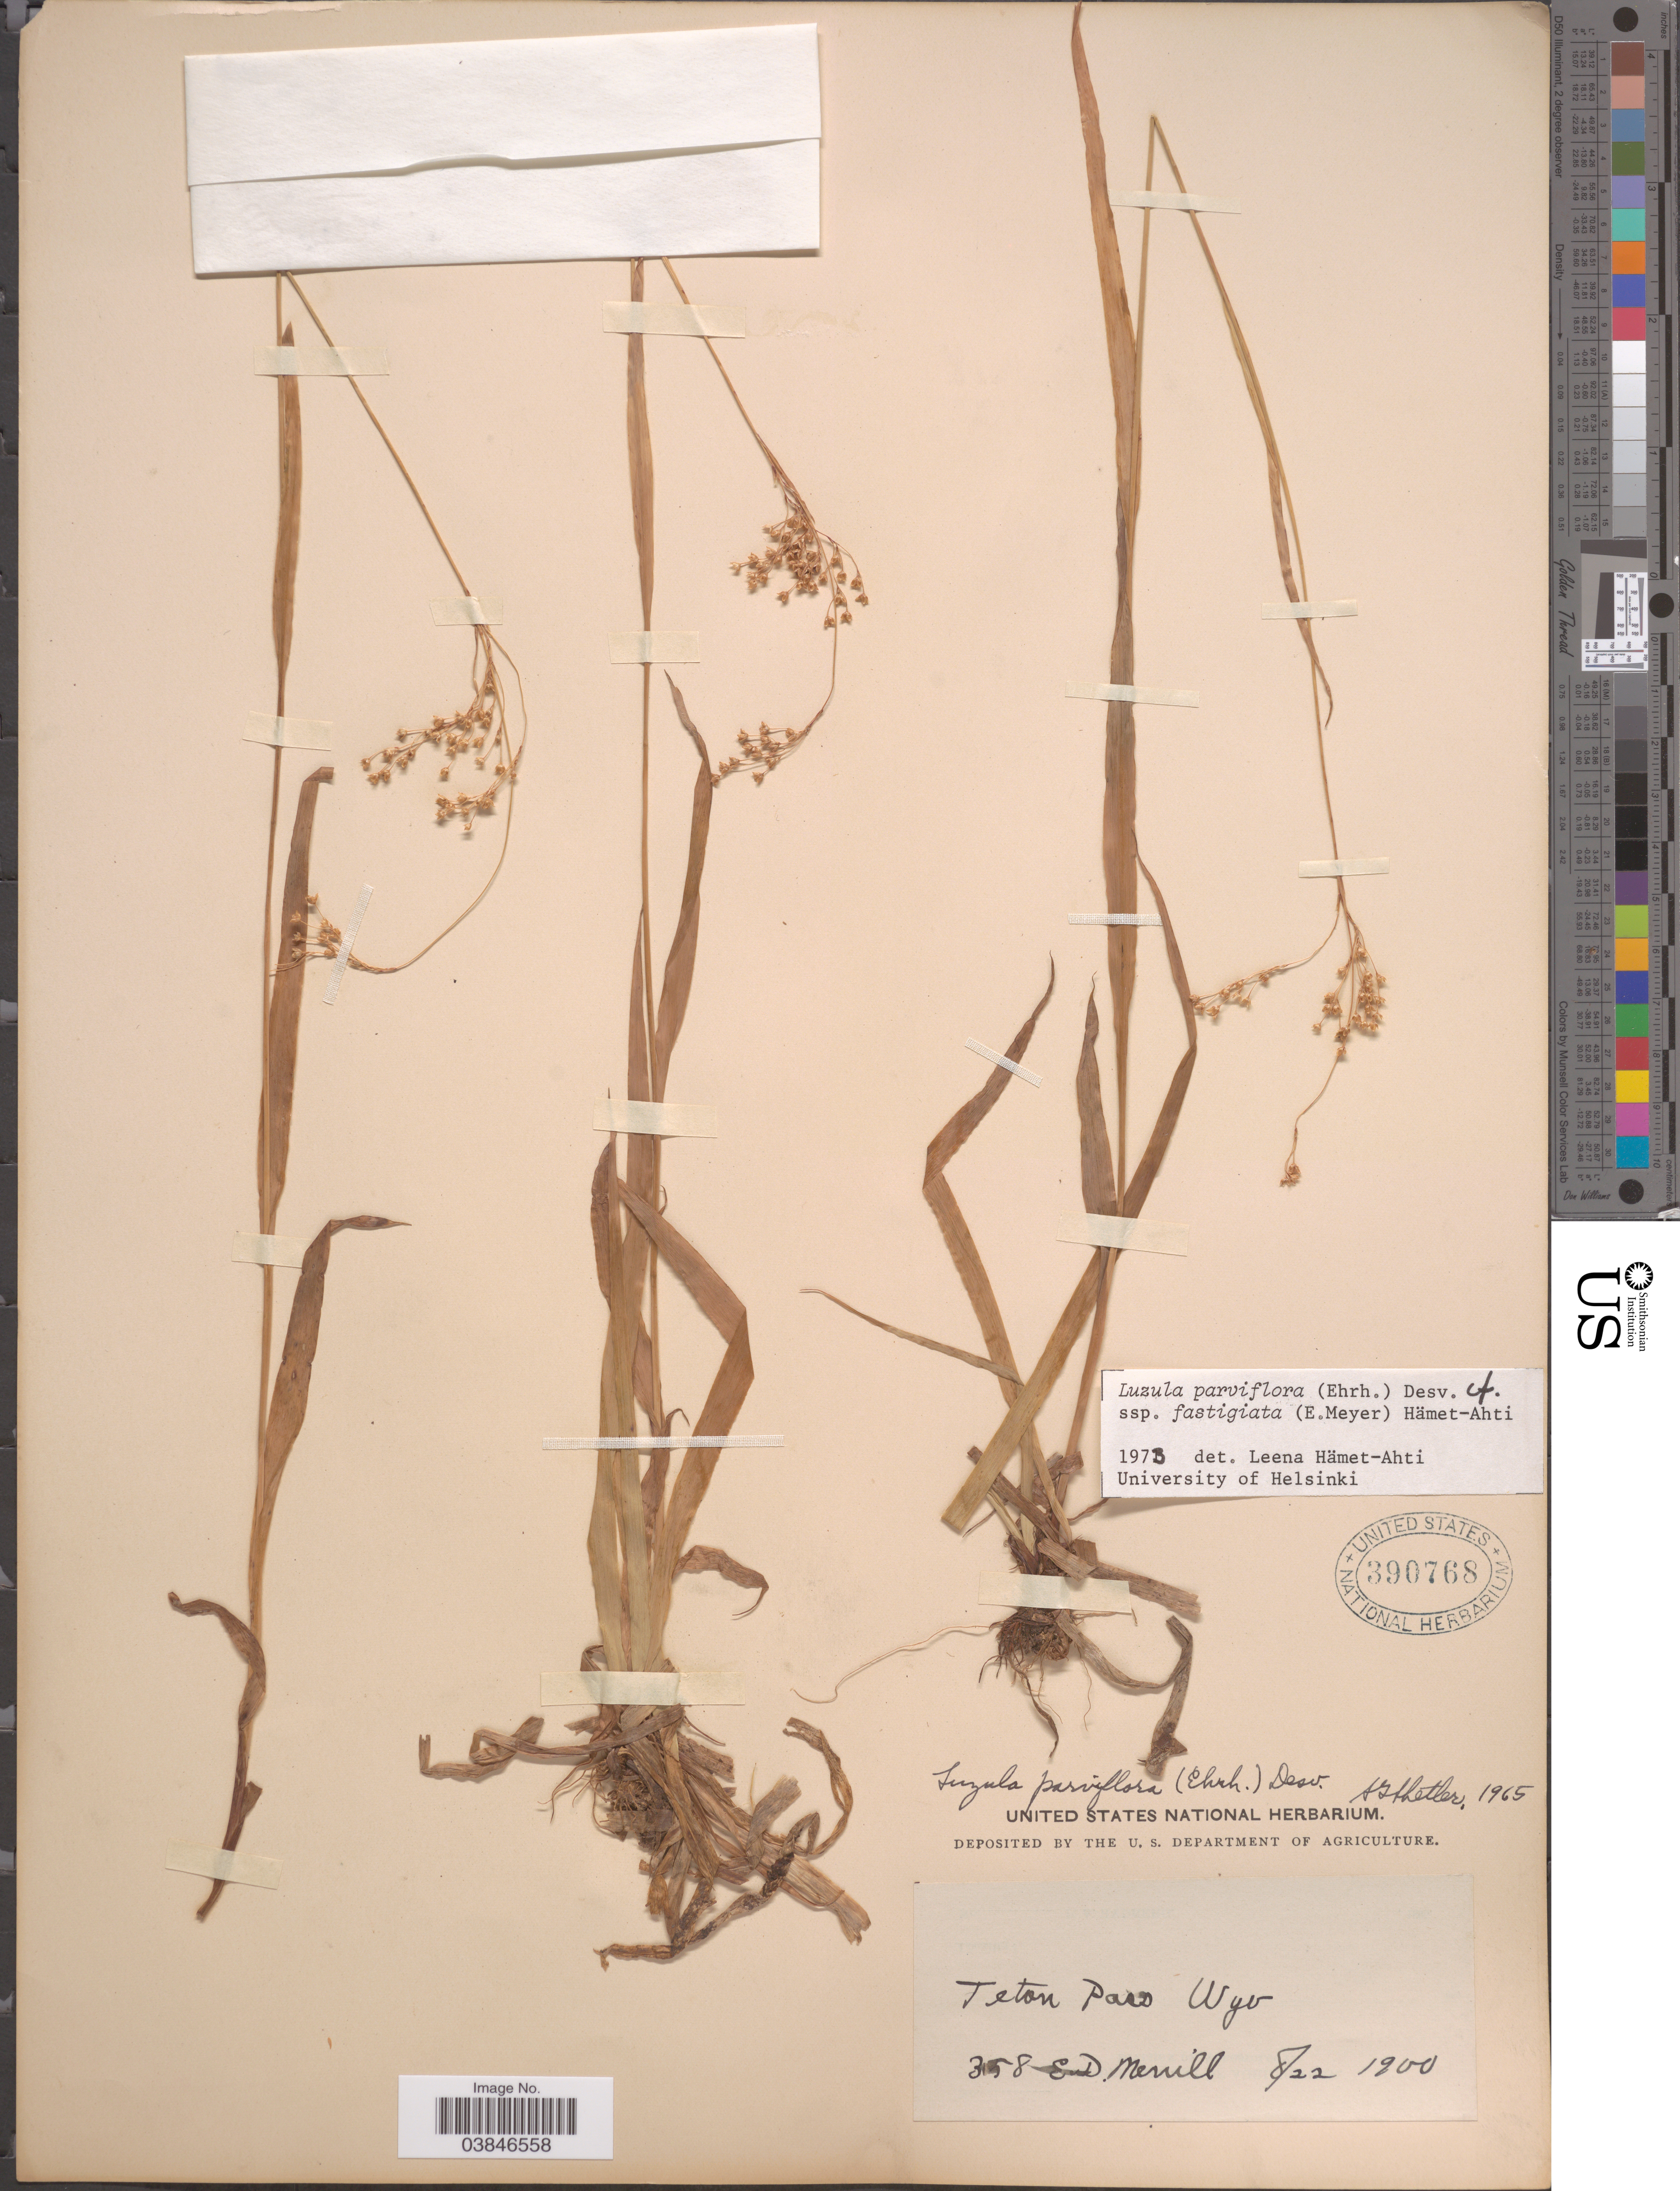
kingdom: Plantae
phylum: Tracheophyta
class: Liliopsida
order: Poales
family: Juncaceae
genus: Luzula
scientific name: Luzula parviflora subsp. fastigiata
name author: Buchenau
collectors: E. D. Merrill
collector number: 358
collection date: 1900-08-22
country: United States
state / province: Wyoming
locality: Teton Pass.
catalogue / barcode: US 390768